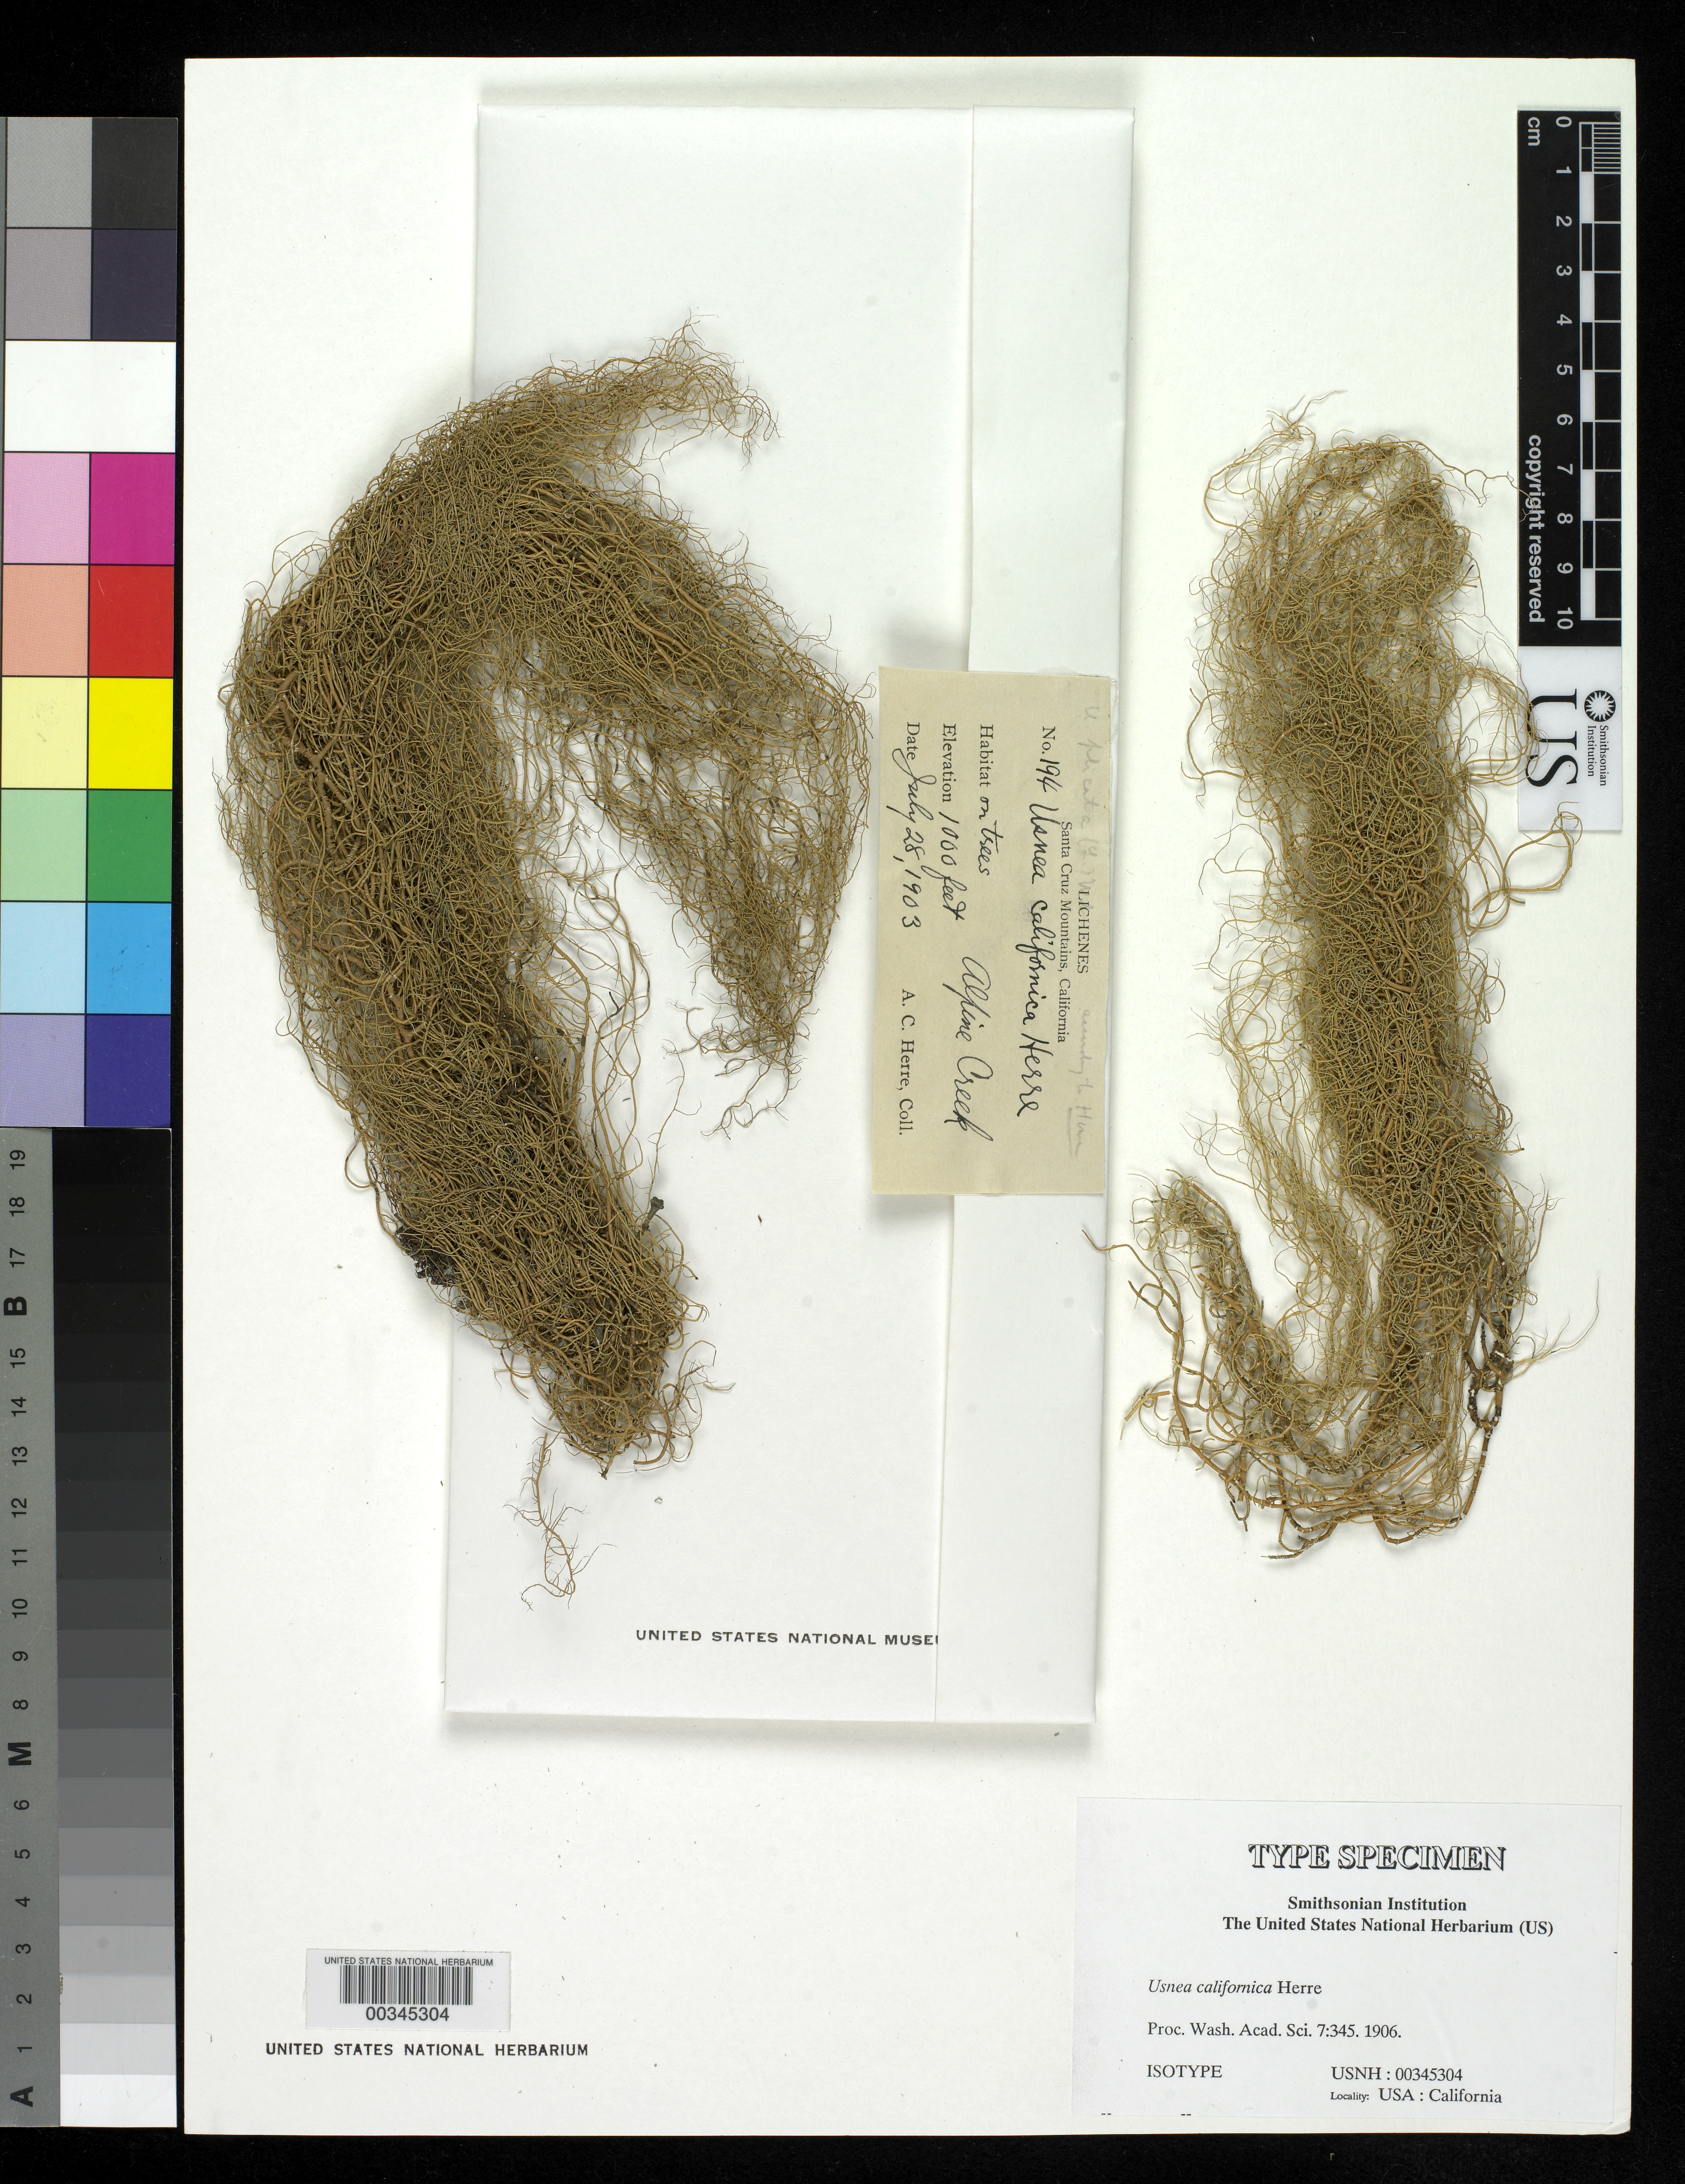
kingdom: Fungi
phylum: Ascomycota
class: Lecanoromycetes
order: Lecanorales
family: Parmeliaceae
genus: Usnea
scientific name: Usnea californica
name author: Herre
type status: Isotype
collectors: A. W. Herre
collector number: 194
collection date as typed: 28 Jul 1903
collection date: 1903-07-28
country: United States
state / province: California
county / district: San Mateo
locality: Head of Alpine Creek Canon, Santa Cruz Mountains.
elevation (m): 305